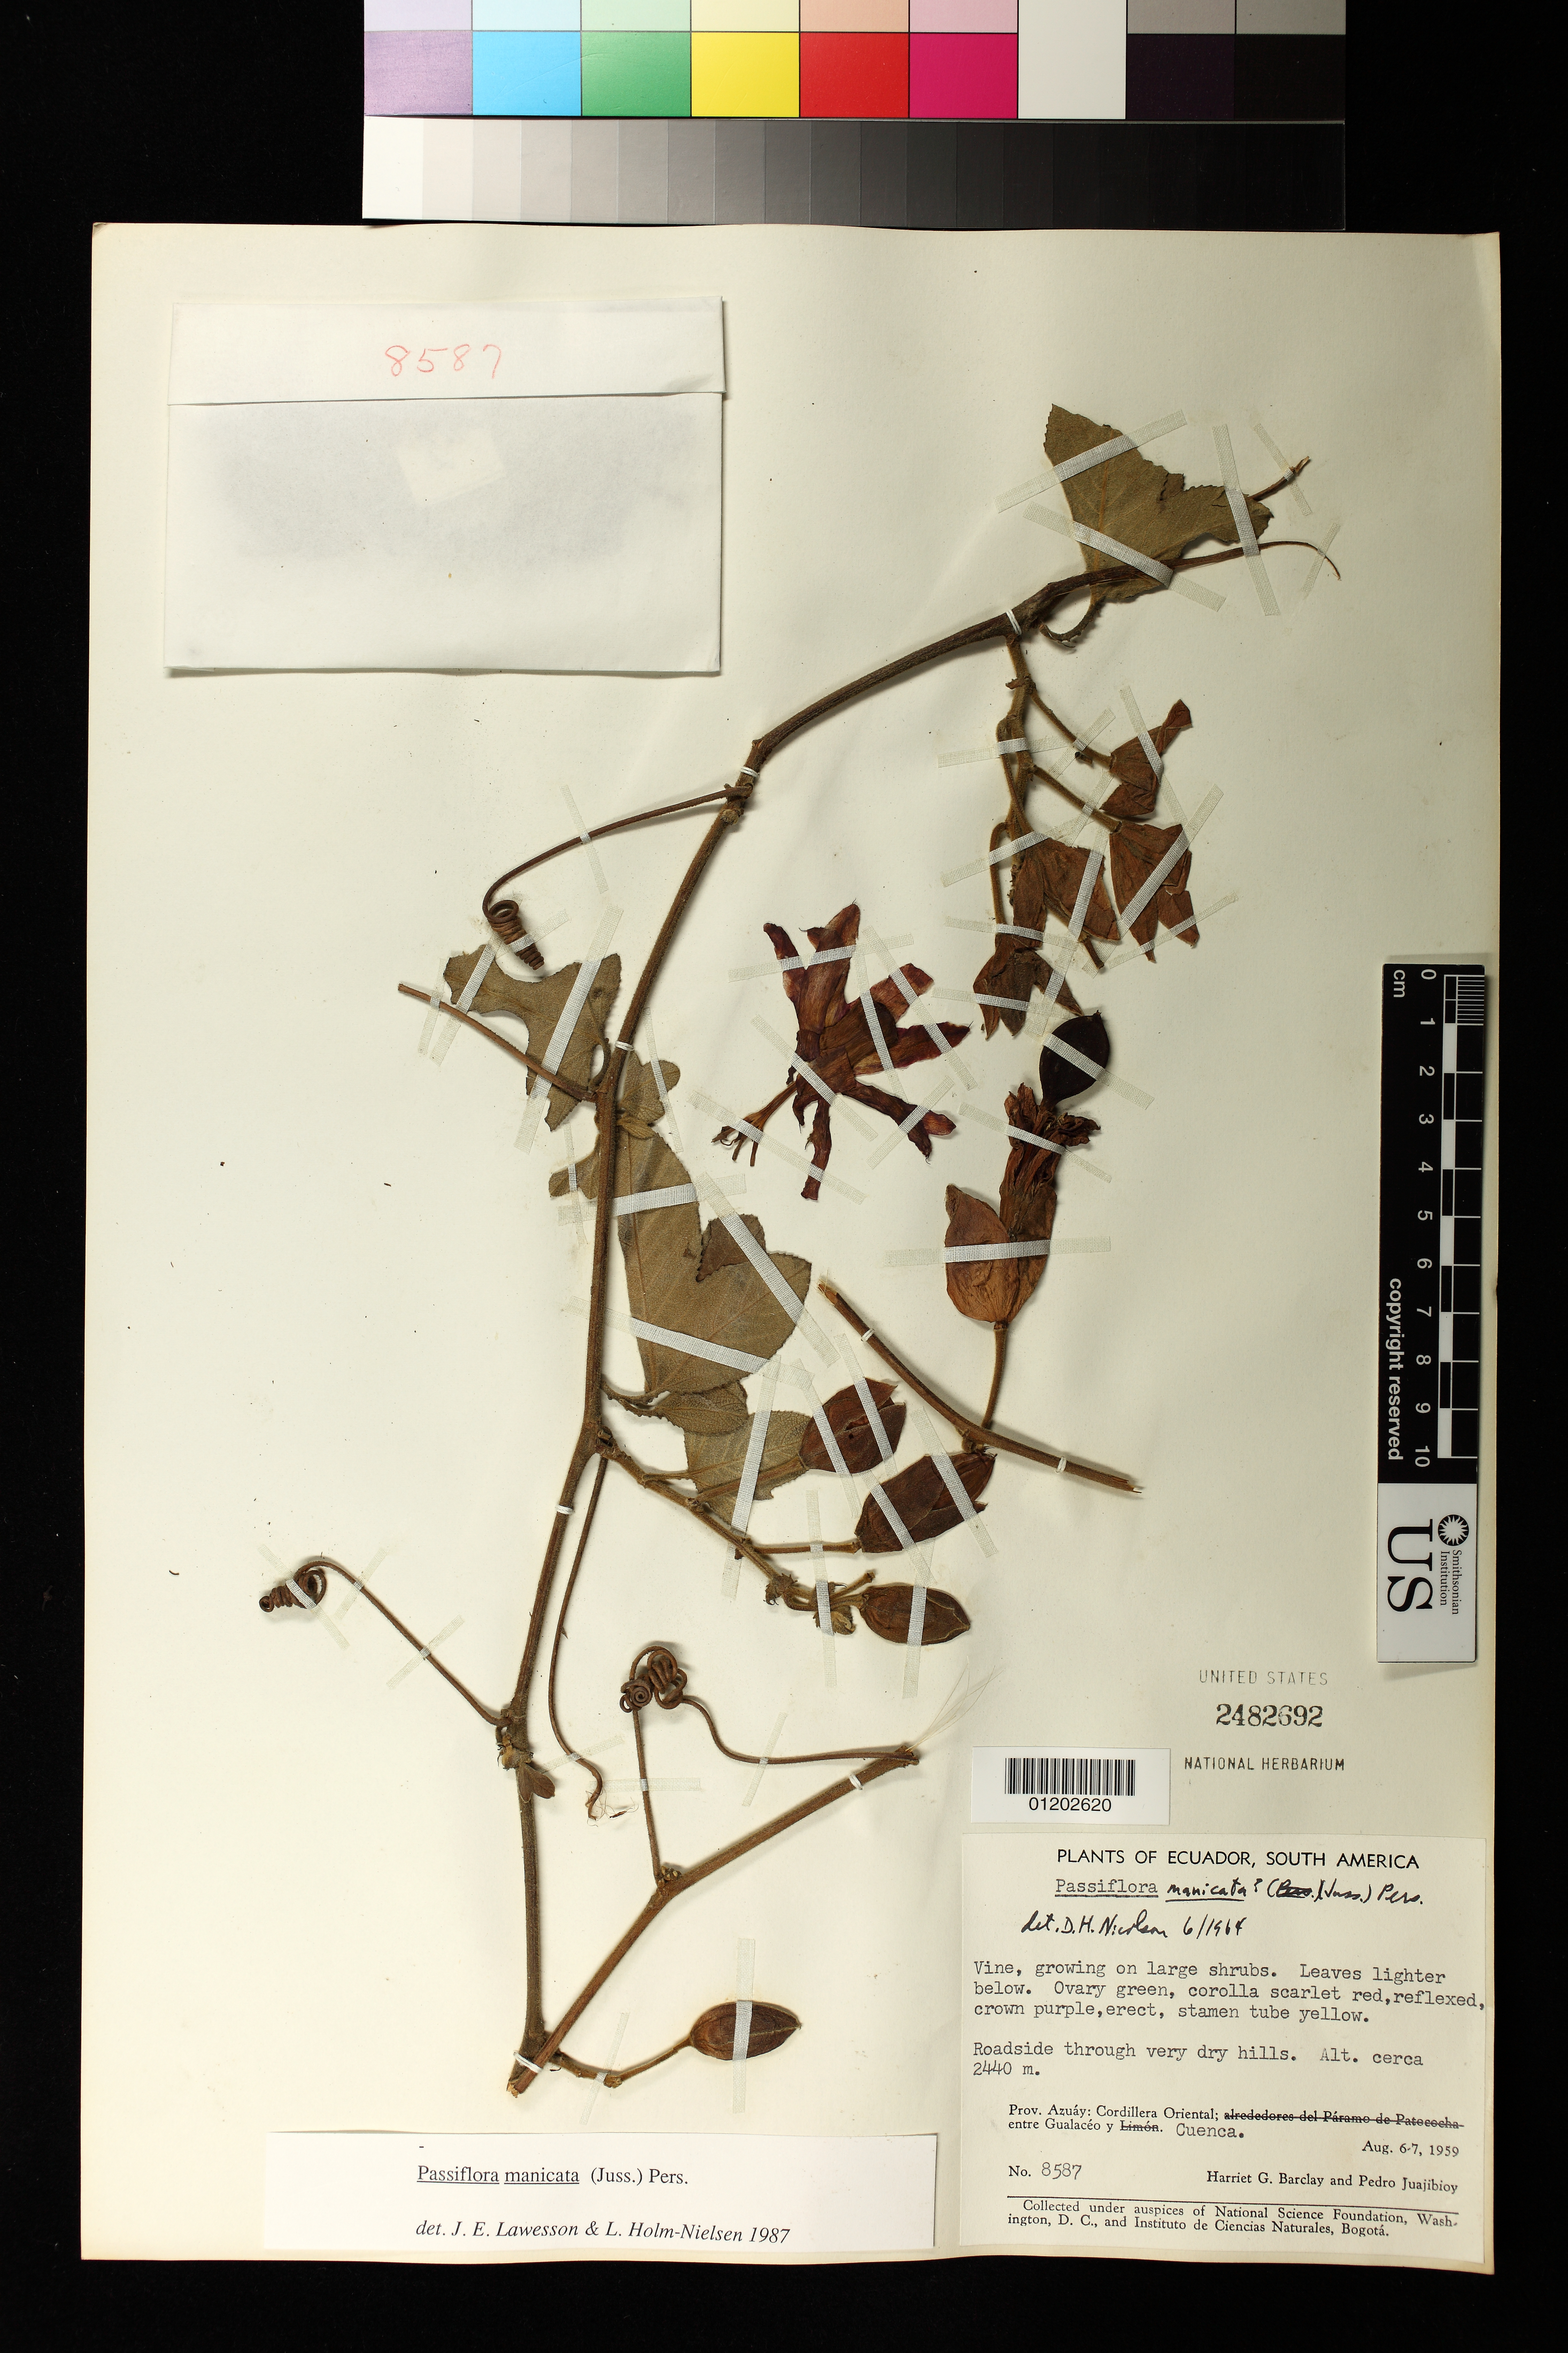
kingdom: Plantae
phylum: Tracheophyta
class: Magnoliopsida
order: Malpighiales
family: Passifloraceae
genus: Passiflora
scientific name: Passiflora manicata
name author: (Juss.) Pers.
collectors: H. G. Barclay & P. Juajibioy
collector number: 8587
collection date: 1959-08-06/1959-08-07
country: Ecuador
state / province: Azuay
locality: Cordillera Oriental;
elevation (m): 2440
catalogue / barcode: US 2482692